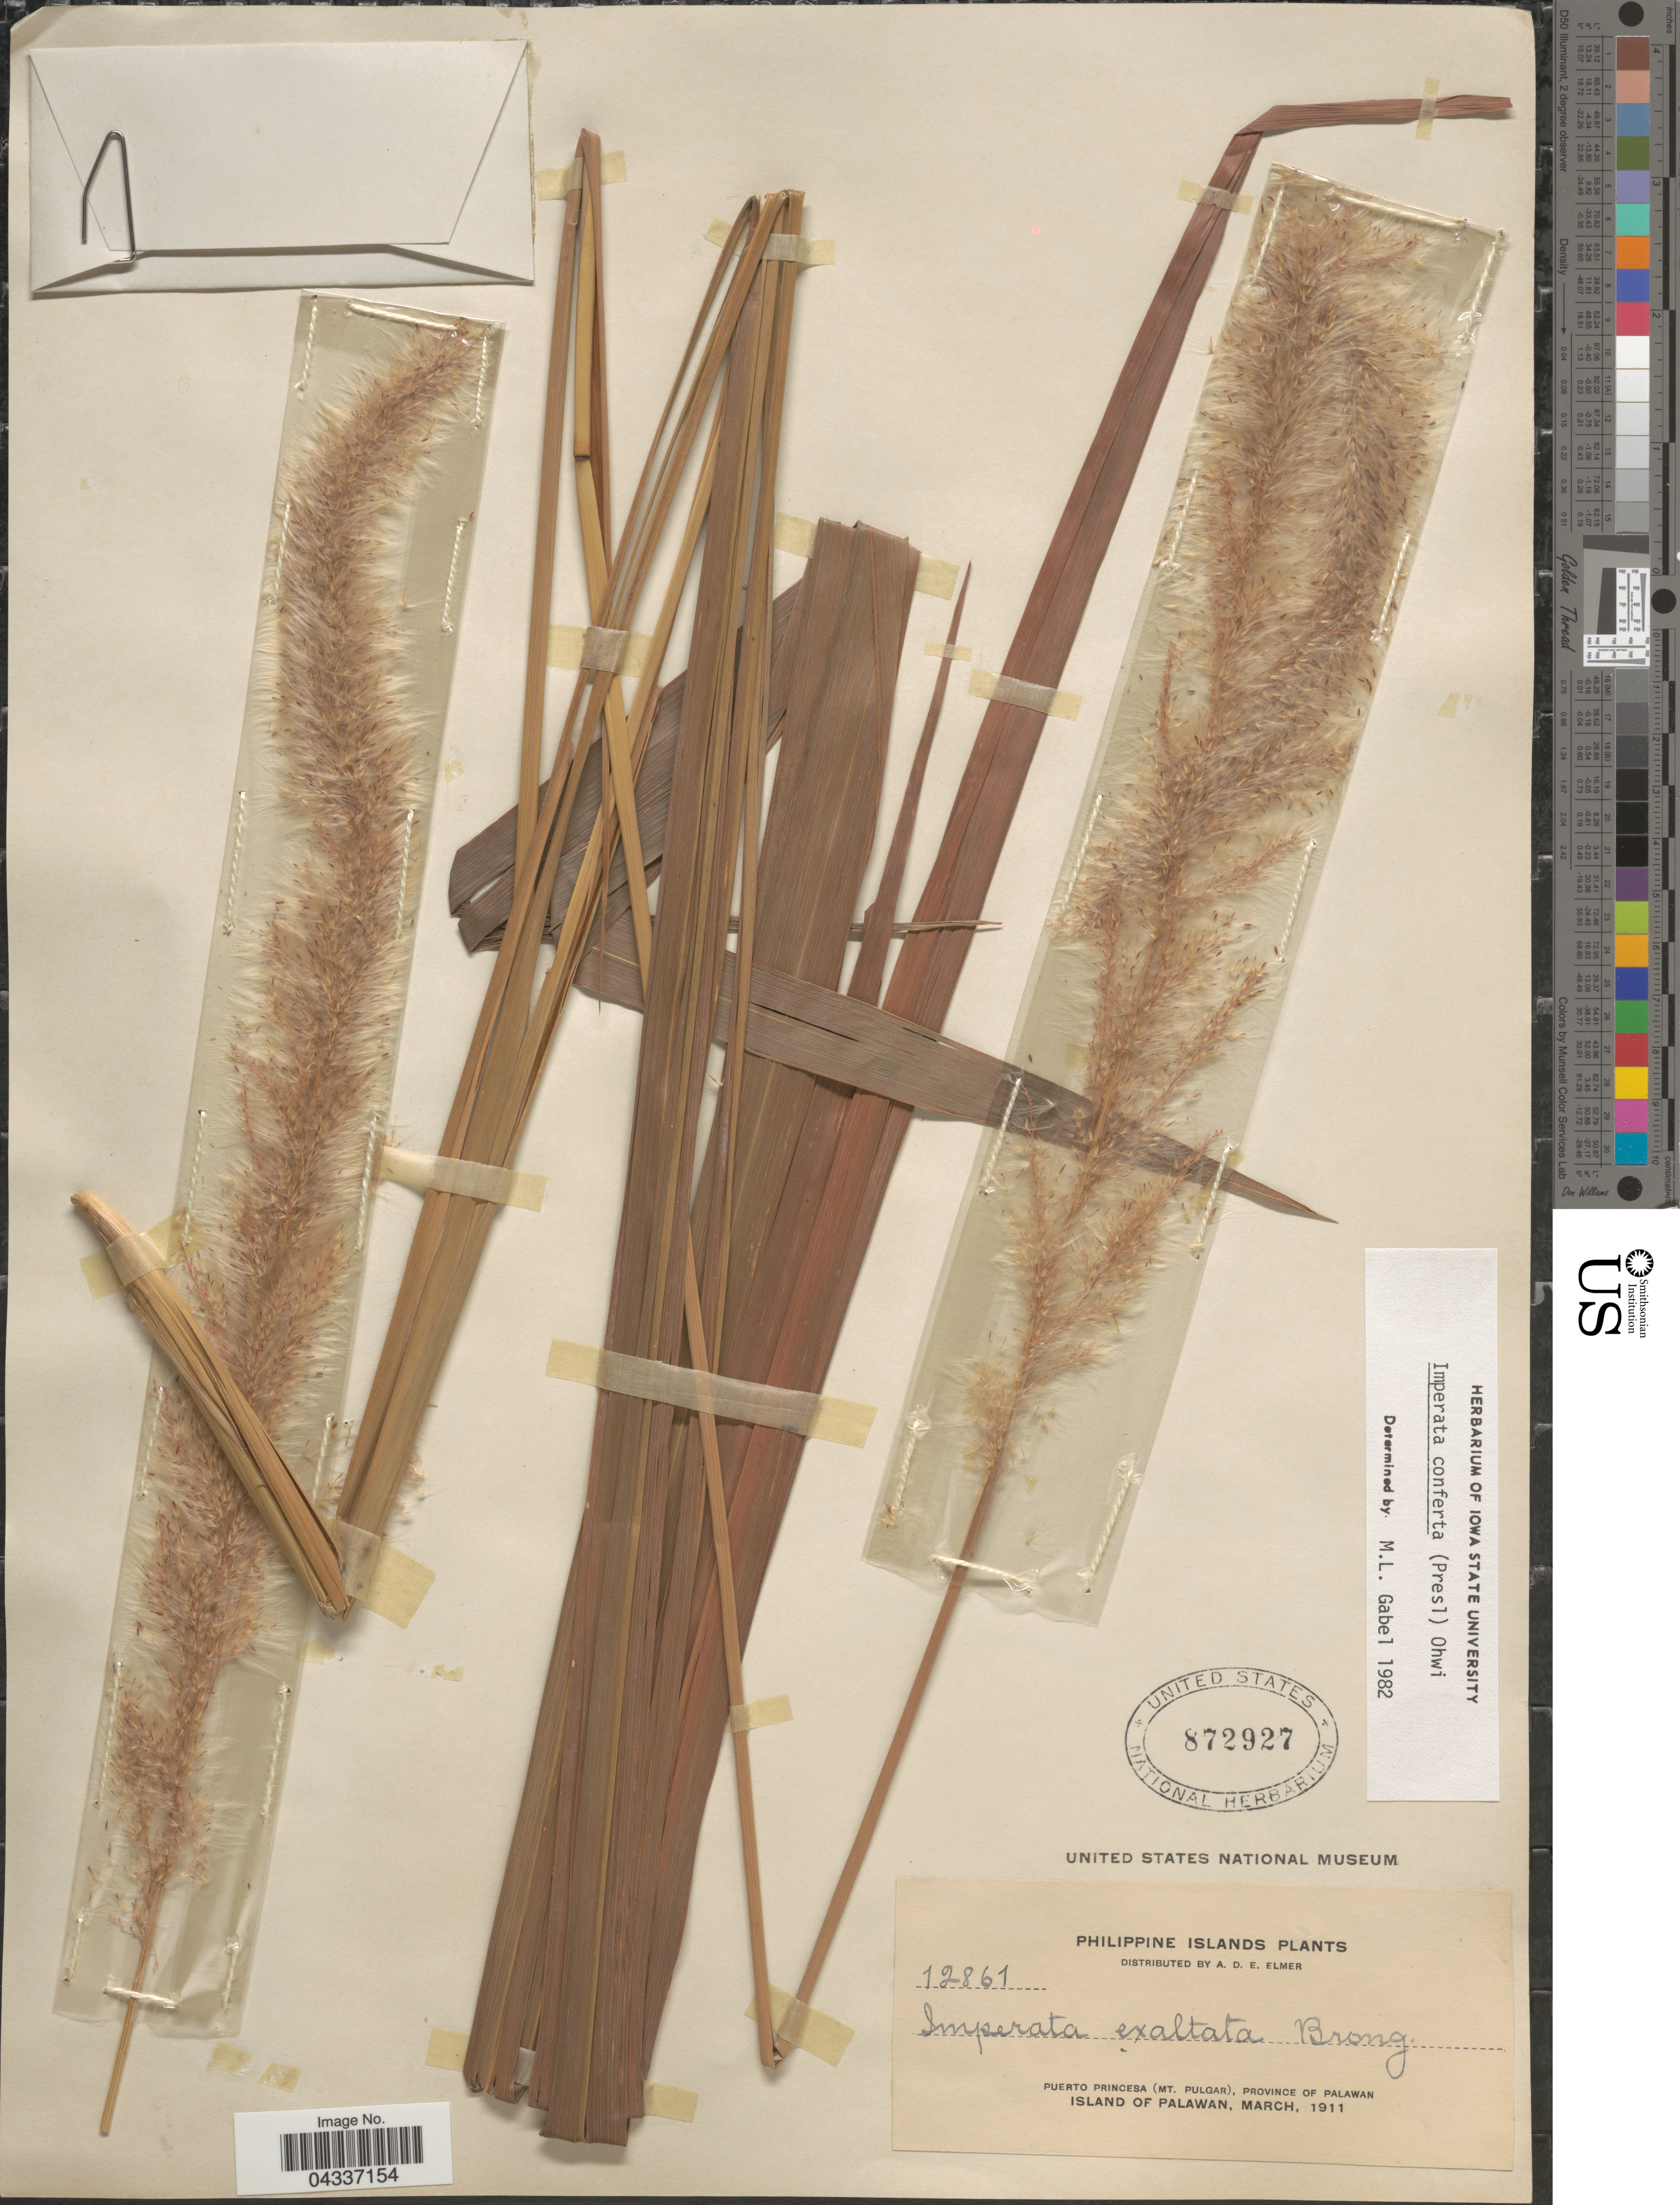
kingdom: Plantae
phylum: Tracheophyta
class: Liliopsida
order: Poales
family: Poaceae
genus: Imperata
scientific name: Imperata conferta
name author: (J. Presl) Ohwi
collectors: A. D. E. Elmer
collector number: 12861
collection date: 1911-03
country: Philippines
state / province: Mimaropa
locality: Puerto Princesa (Mt. Pulgar), Province of Palawan. Island of Palawan.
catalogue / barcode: US 872927